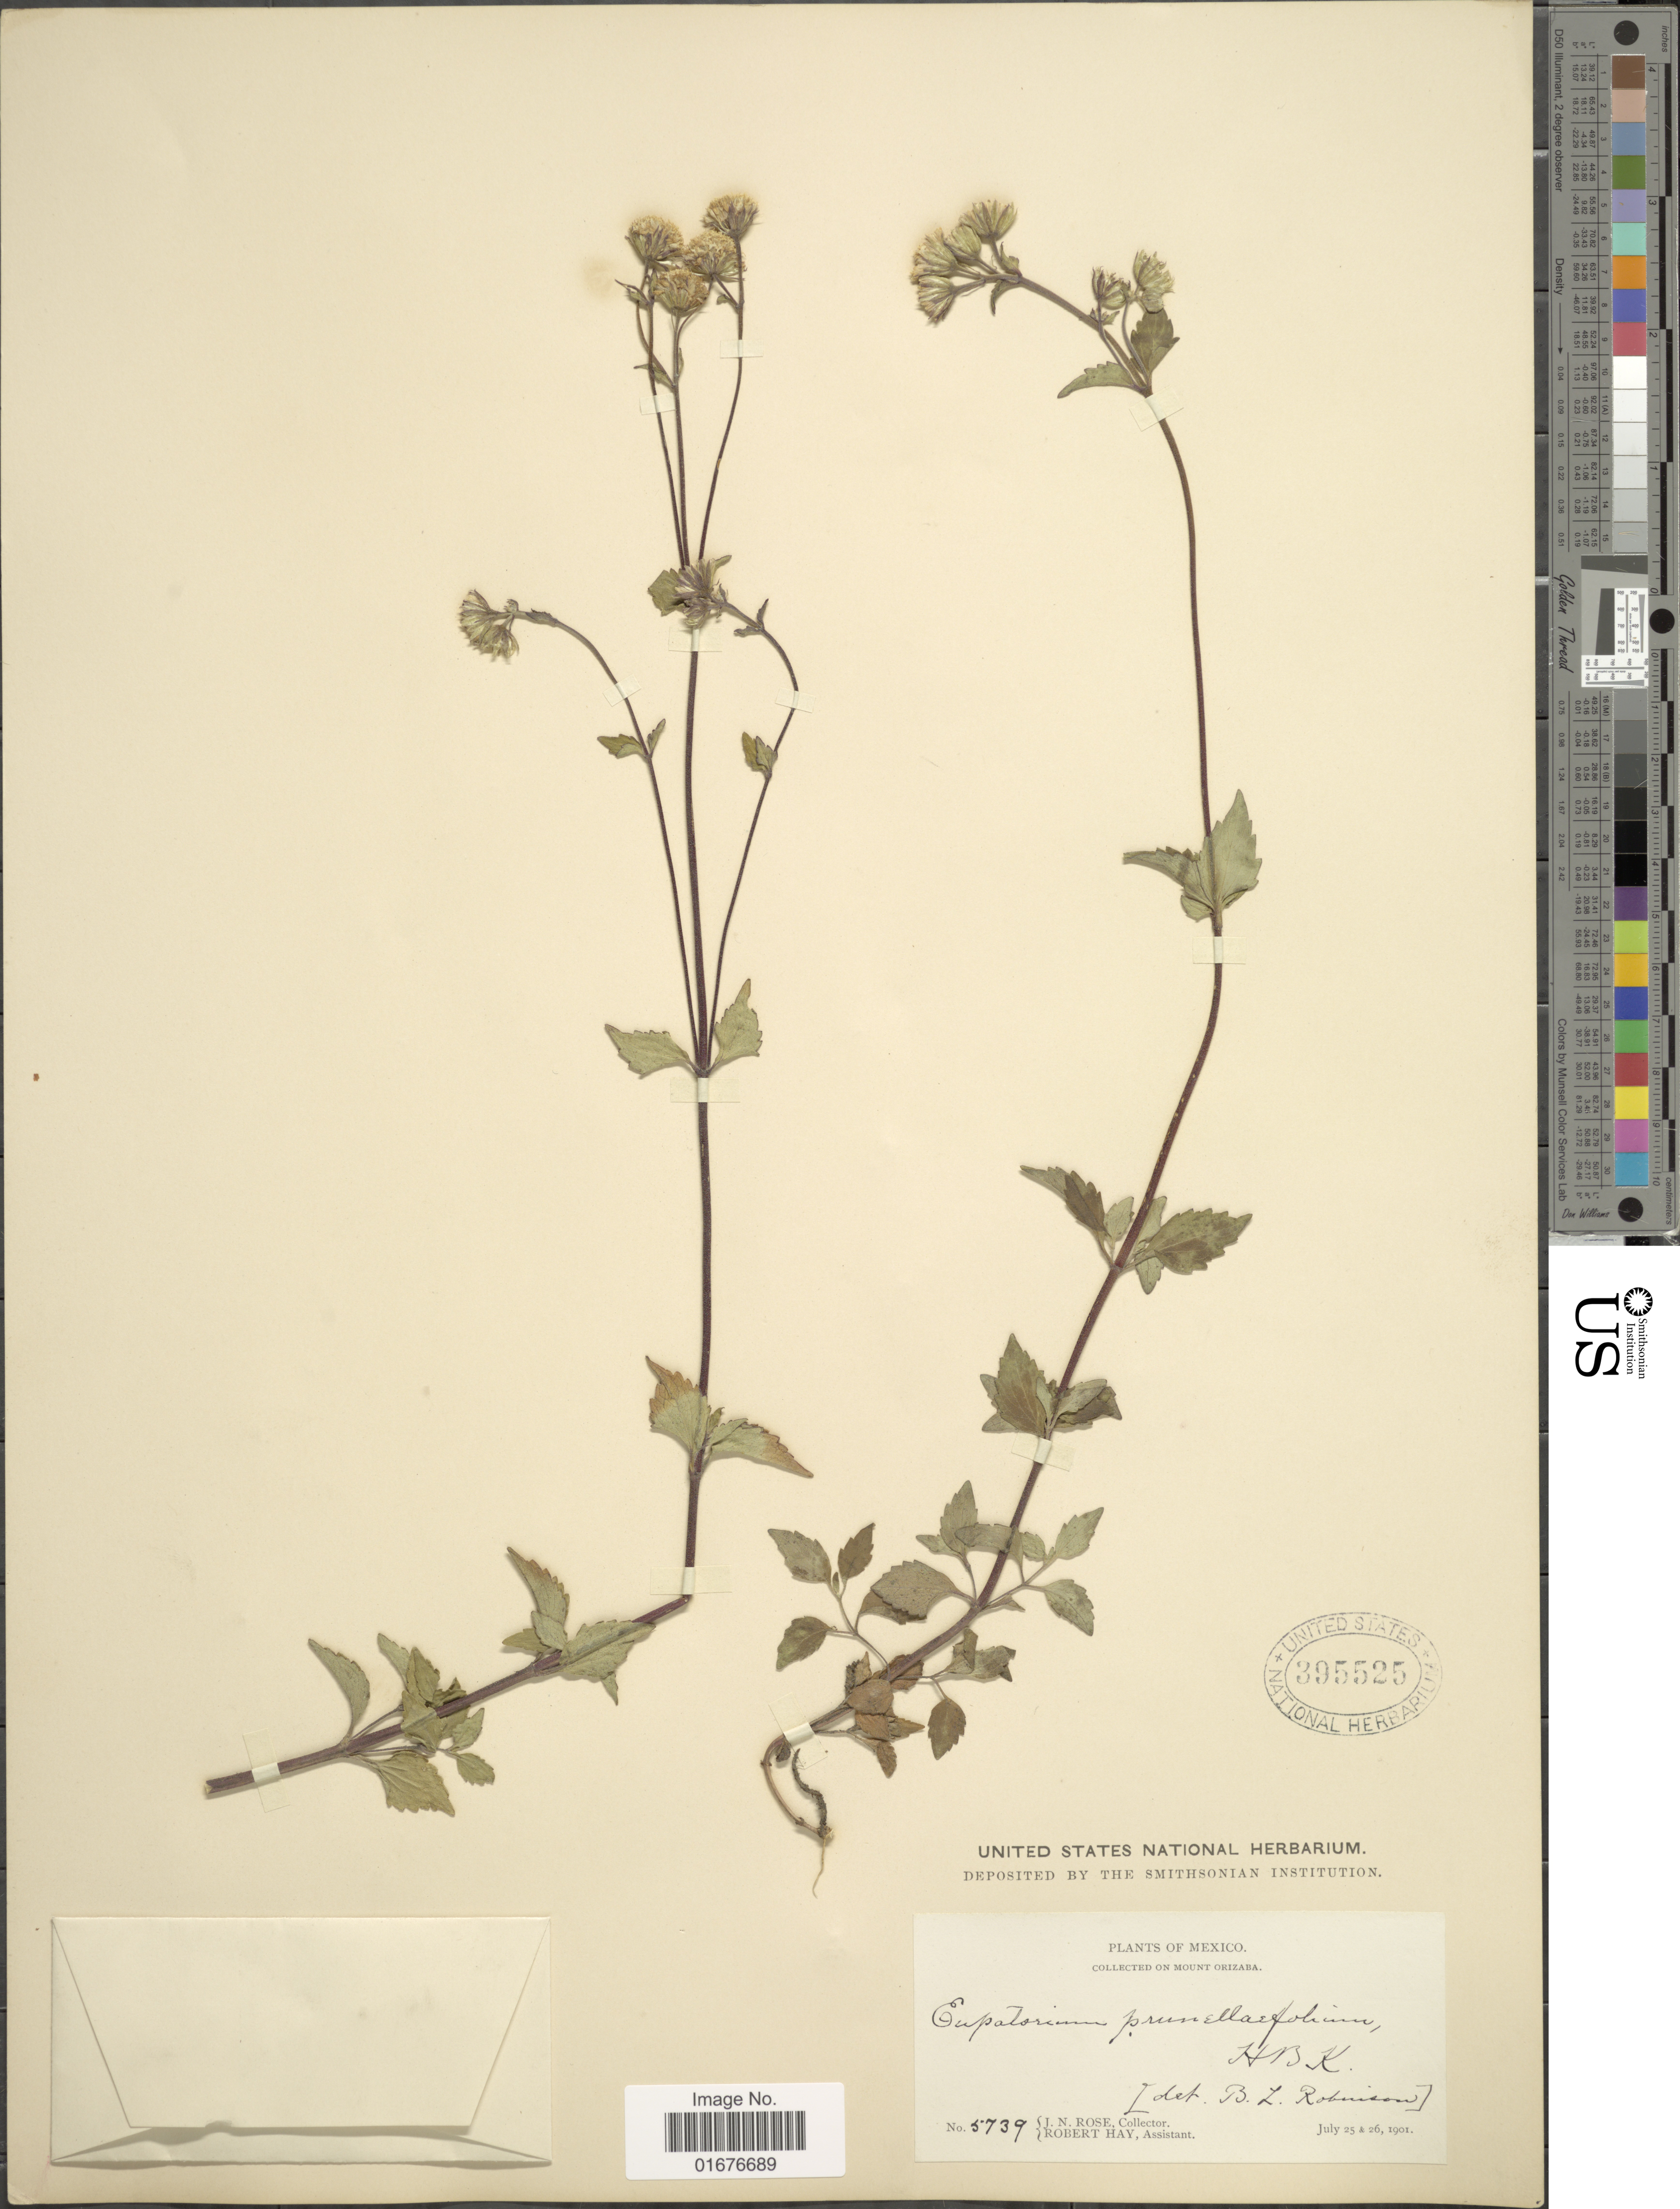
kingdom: Plantae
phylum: Tracheophyta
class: Magnoliopsida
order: Asterales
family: Asteraceae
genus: Ageratina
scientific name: Ageratina prunellaefolia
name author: (Kunth) R.M. King & H. Rob.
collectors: J. N. Rose & R. Hay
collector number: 5739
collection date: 1901-07-25/1901-07-26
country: Mexico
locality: Mount Orizaba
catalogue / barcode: US 395525